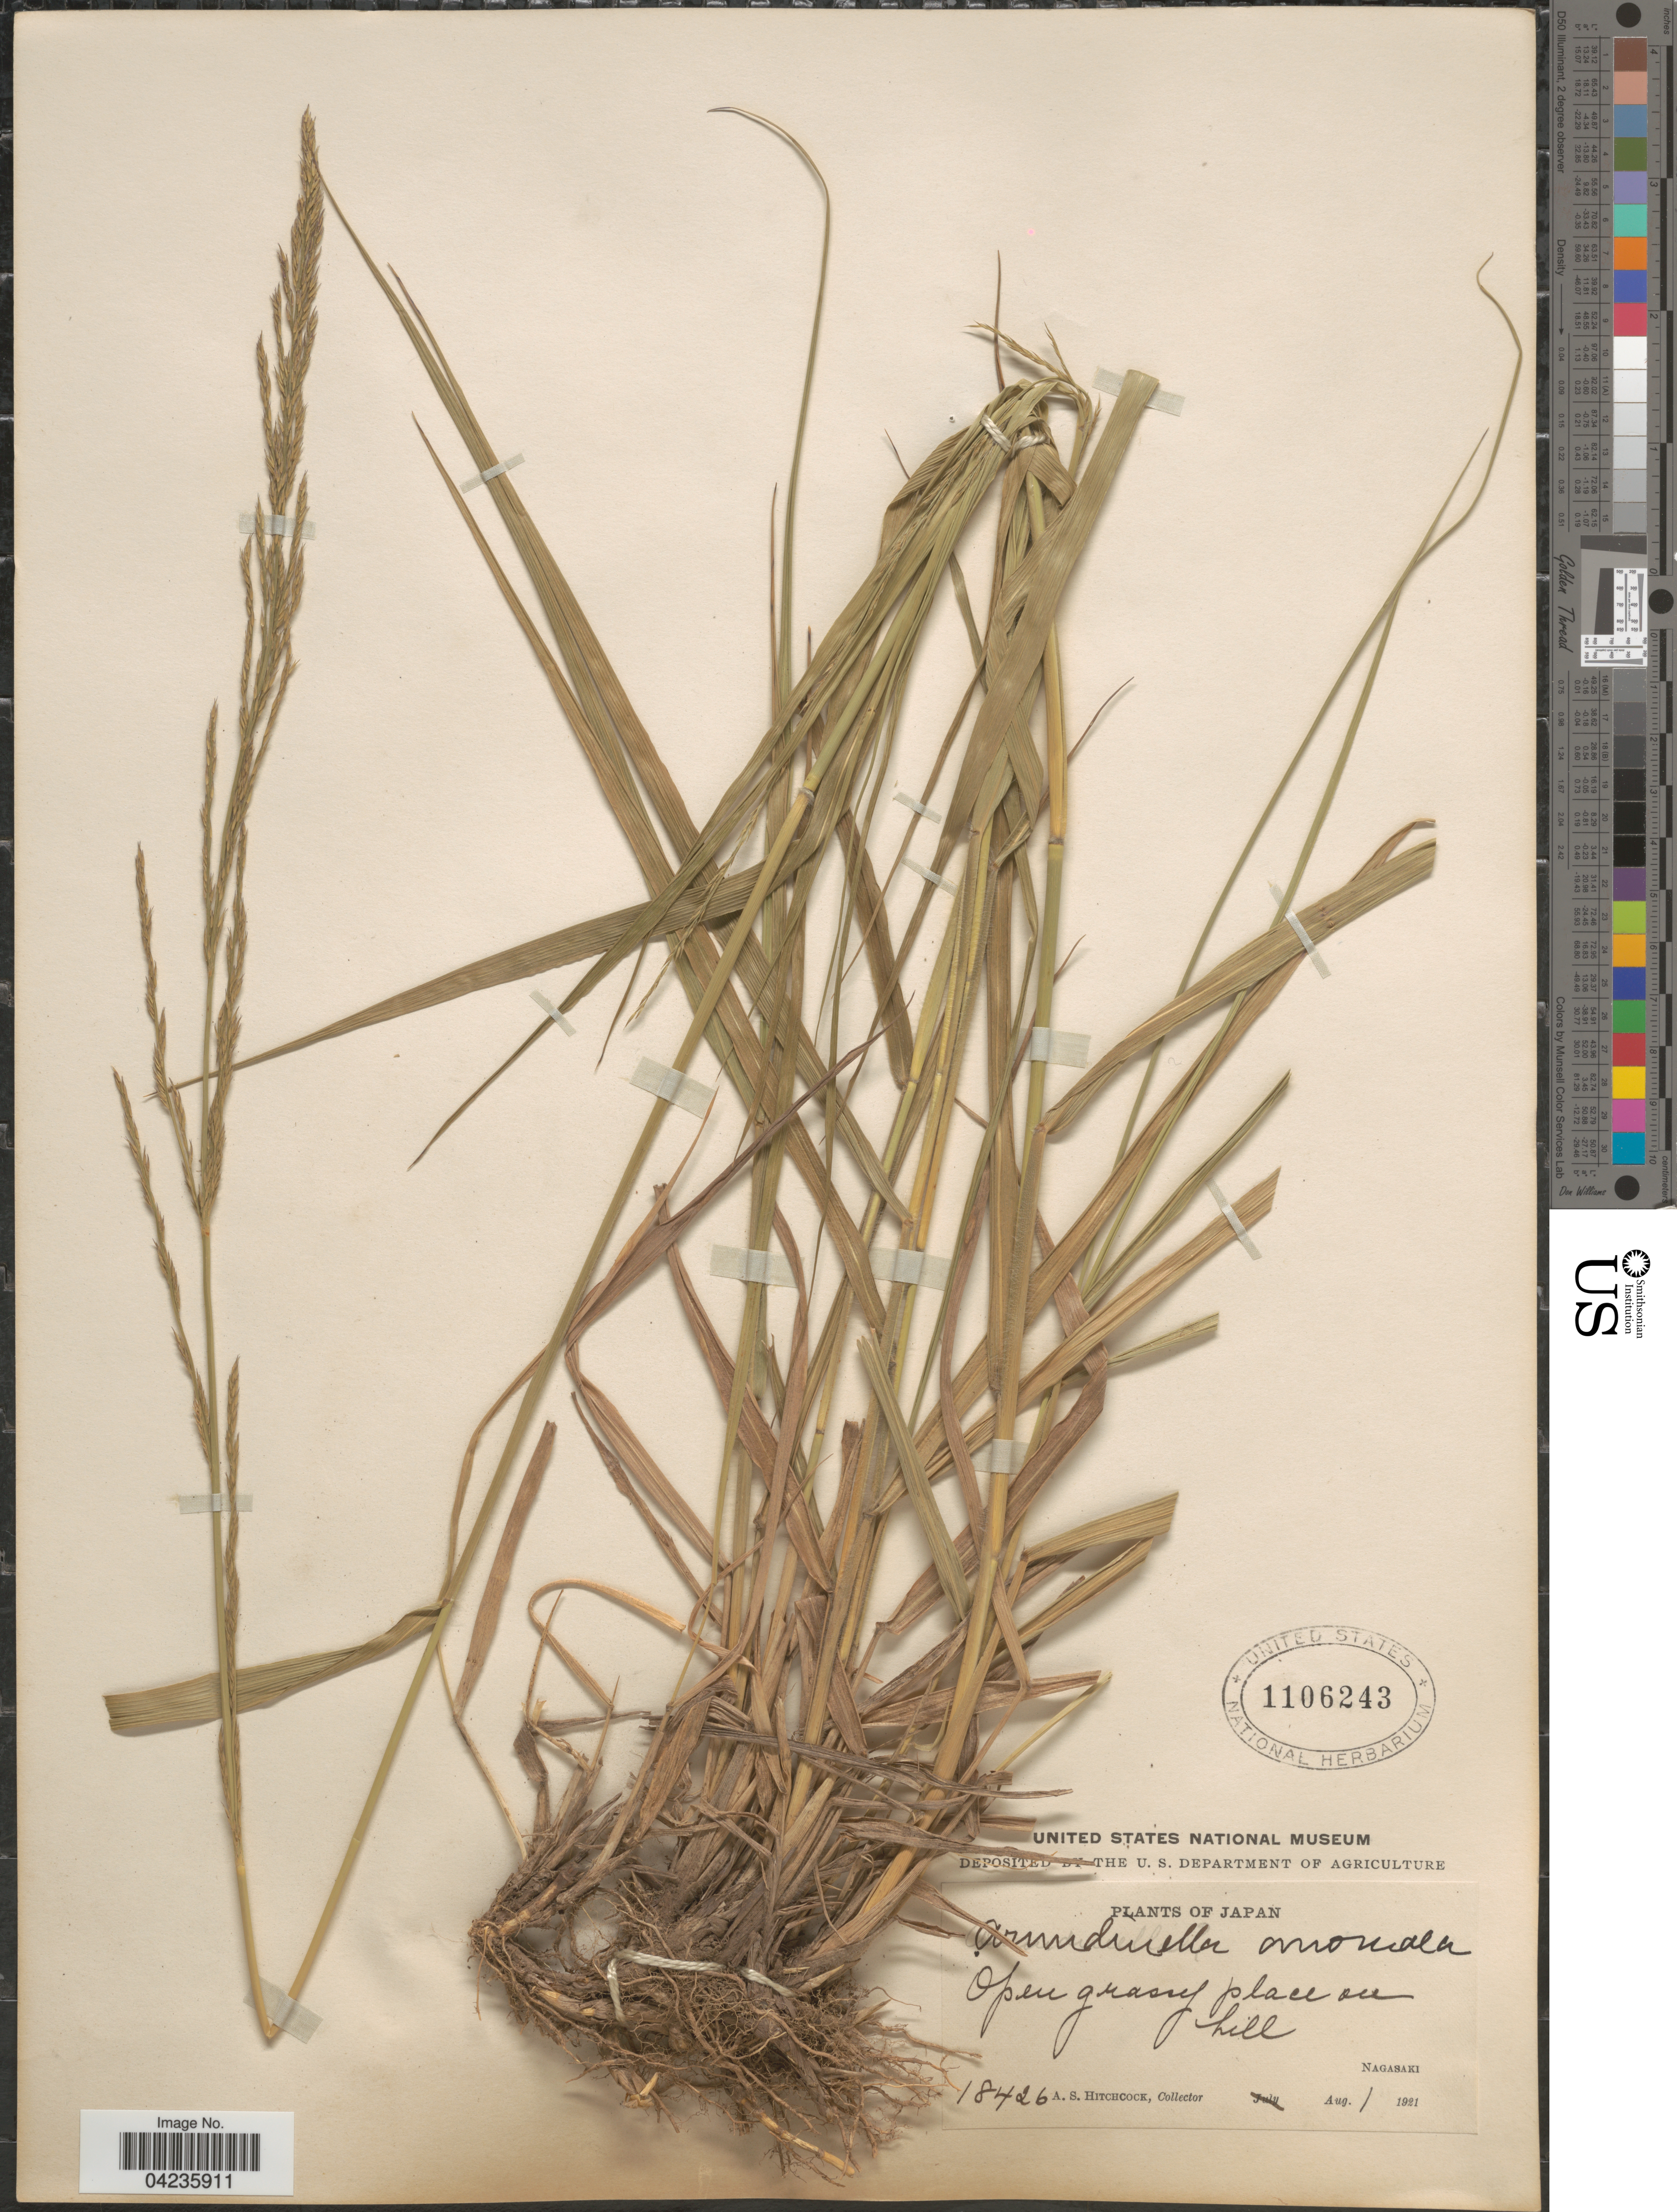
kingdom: Plantae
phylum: Tracheophyta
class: Liliopsida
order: Poales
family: Poaceae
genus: Arundinella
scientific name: Arundinella hirta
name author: (Thunb.) Tanaka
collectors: A. S. Hitchcock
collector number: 18426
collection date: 1921-08-01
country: Japan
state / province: Nagasaki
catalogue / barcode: US 1106243